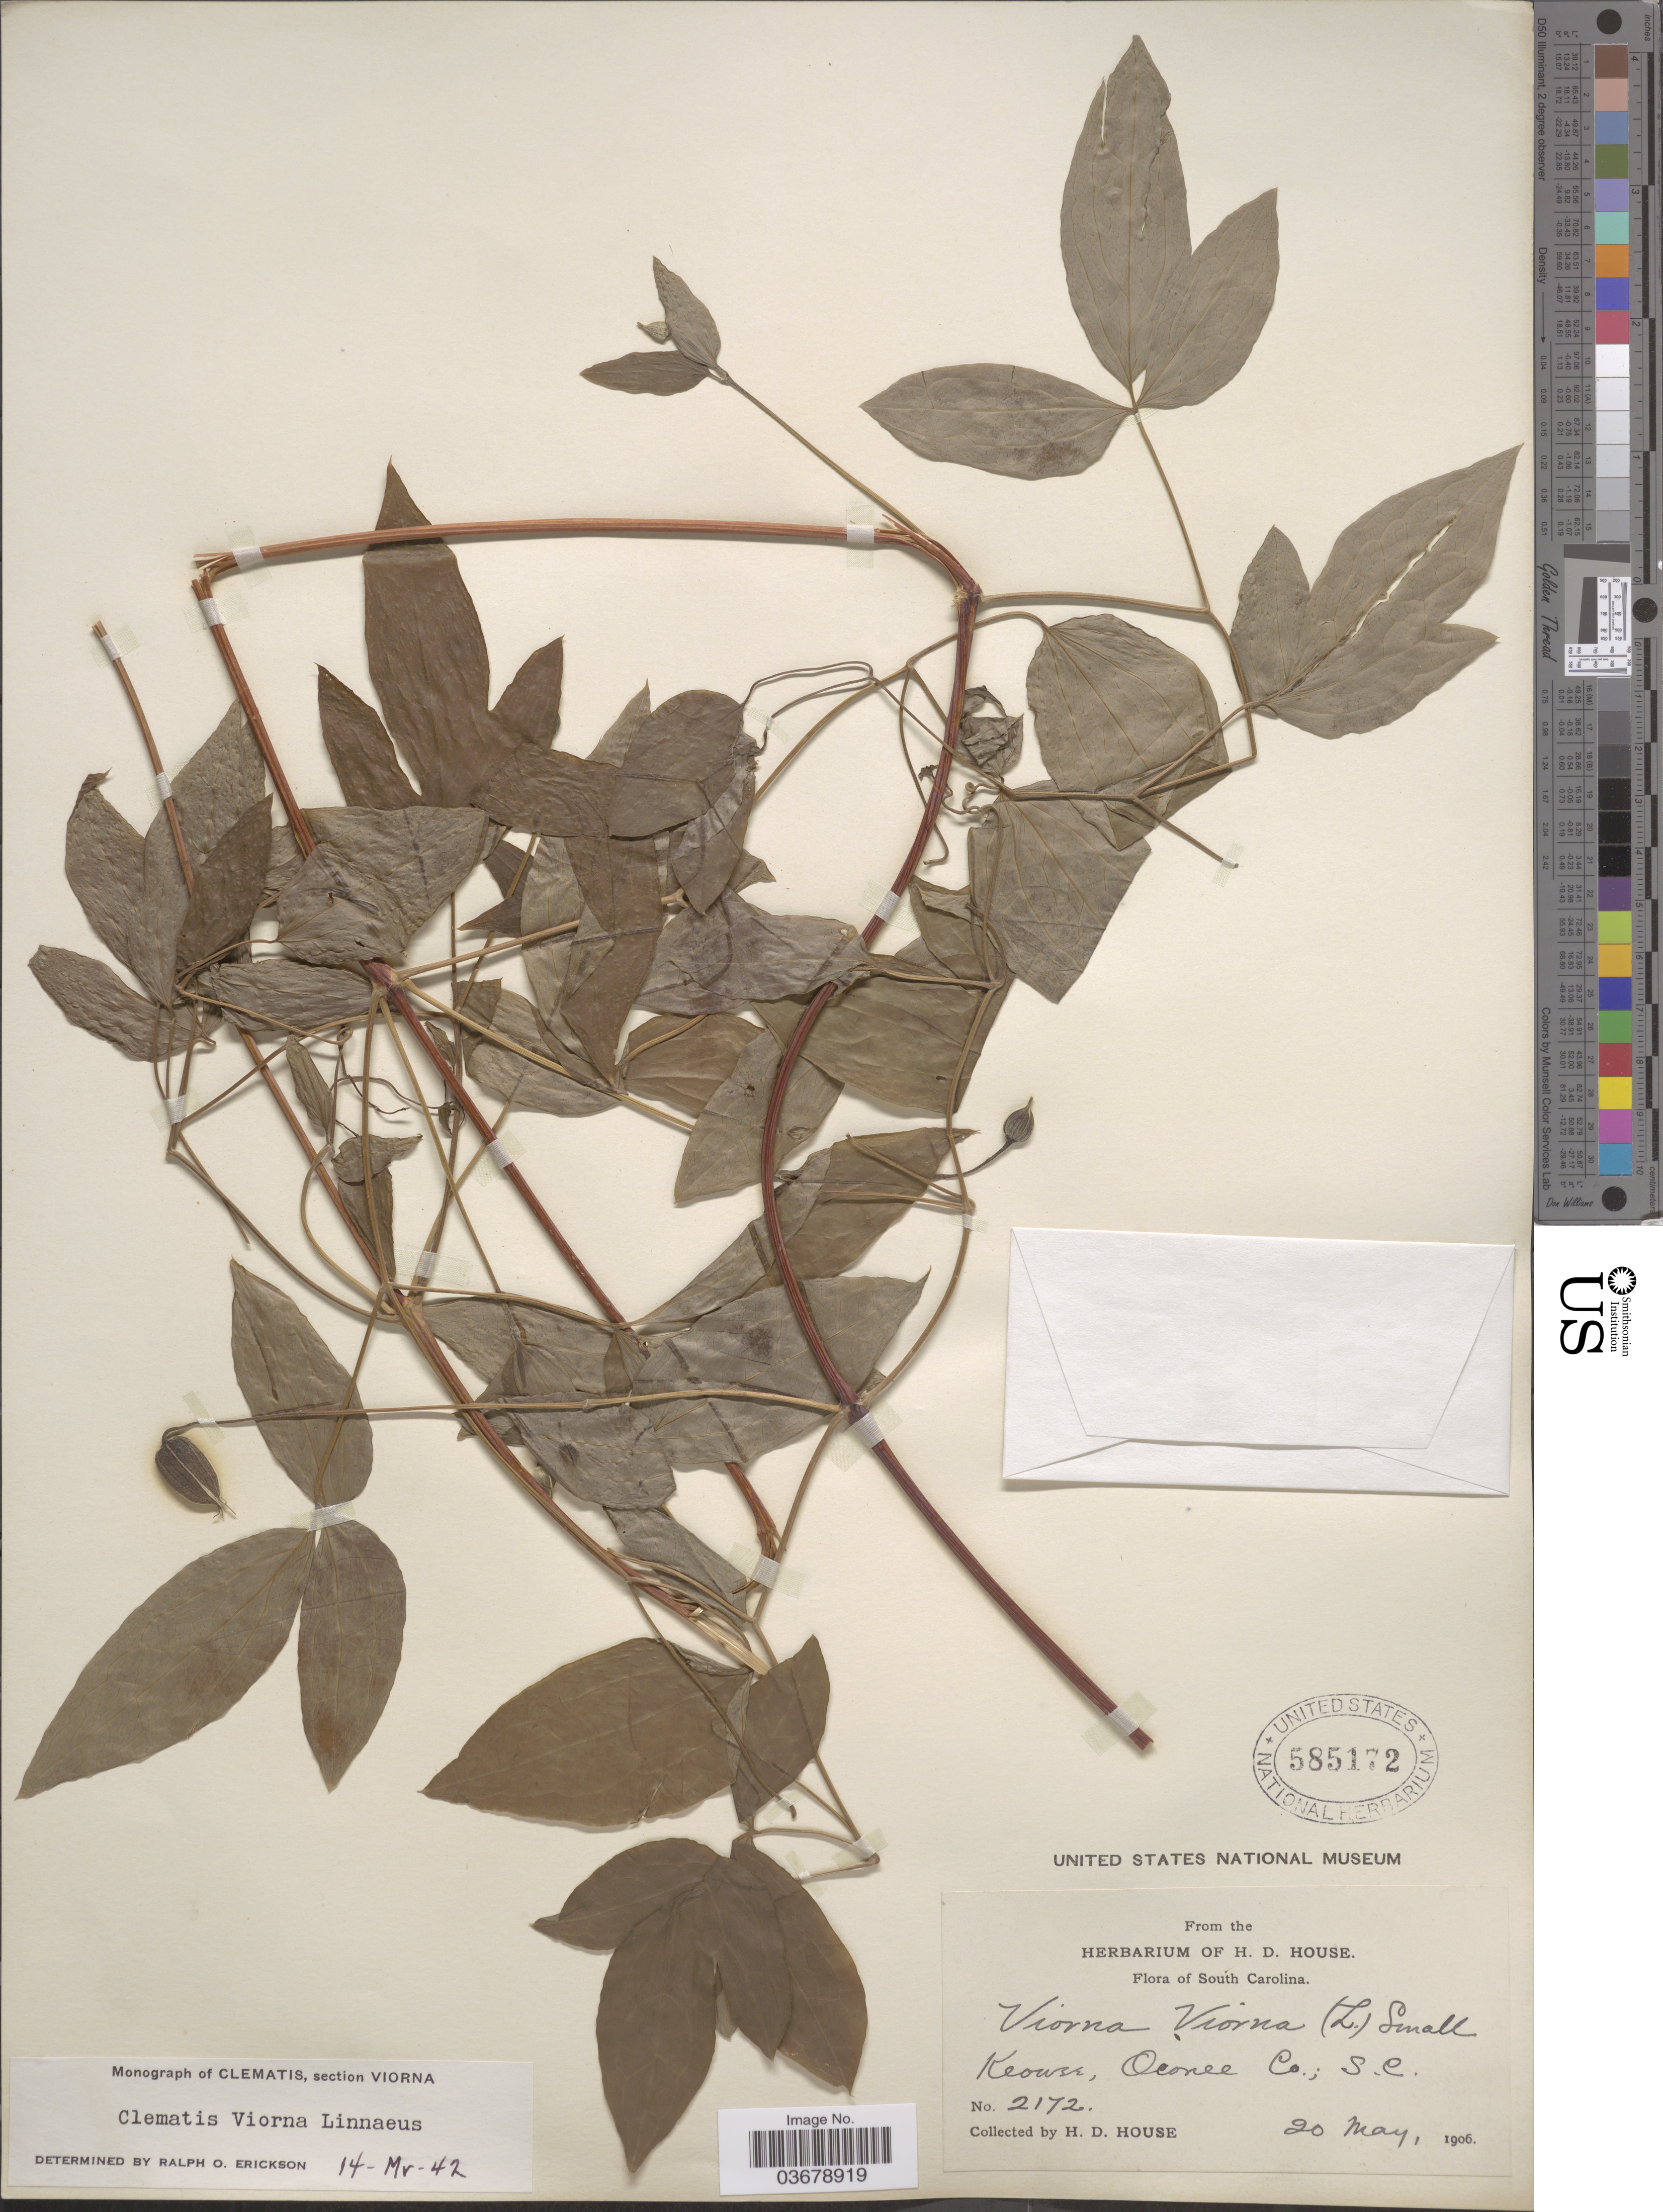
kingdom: Plantae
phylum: Tracheophyta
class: Magnoliopsida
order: Ranunculales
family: Ranunculaceae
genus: Clematis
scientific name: Clematis viorna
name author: L.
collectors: H. D. House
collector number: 2172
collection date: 1906-05-20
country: United States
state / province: South Carolina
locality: Keowee, Oconee Co.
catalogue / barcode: US 585172